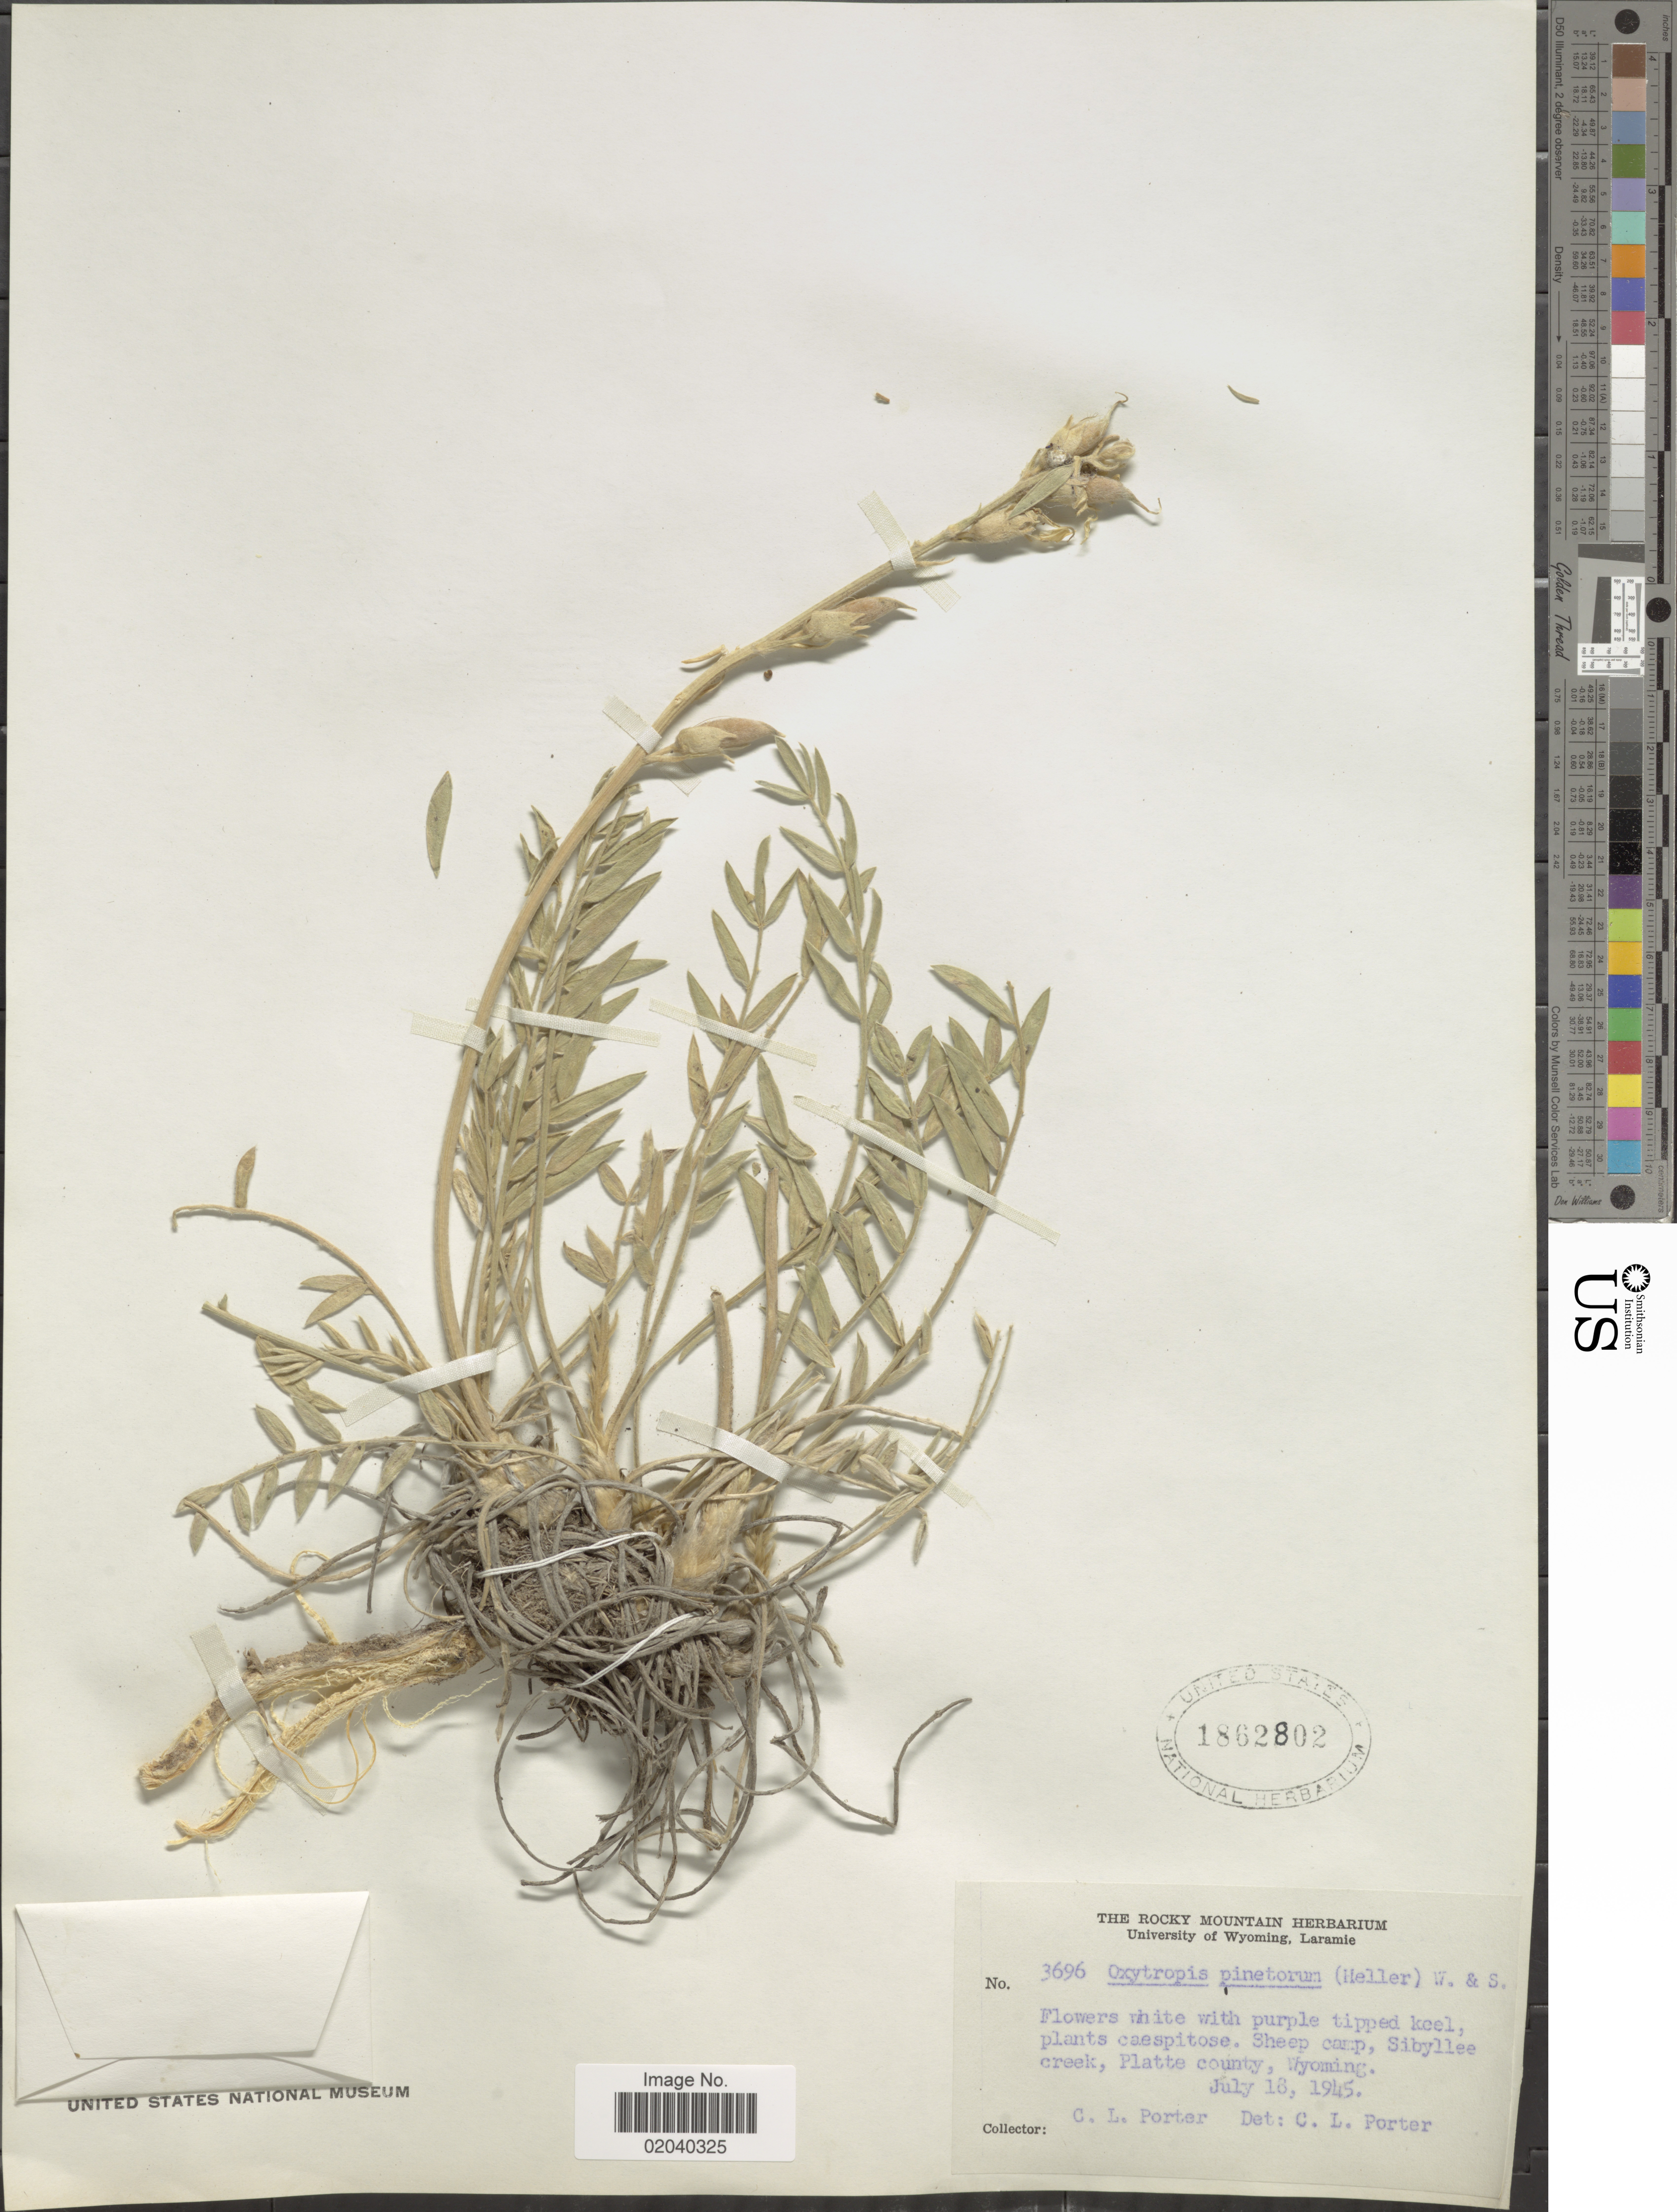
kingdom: Plantae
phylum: Tracheophyta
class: Magnoliopsida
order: Fabales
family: Fabaceae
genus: Oxytropis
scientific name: Oxytropis sericea var. sericea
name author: Nutt.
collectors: C. L. Porter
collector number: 3696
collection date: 1945-07-18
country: United States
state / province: Wyoming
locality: Sheep camp, Sibyllee creek, Platte county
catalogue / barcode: US 1862802